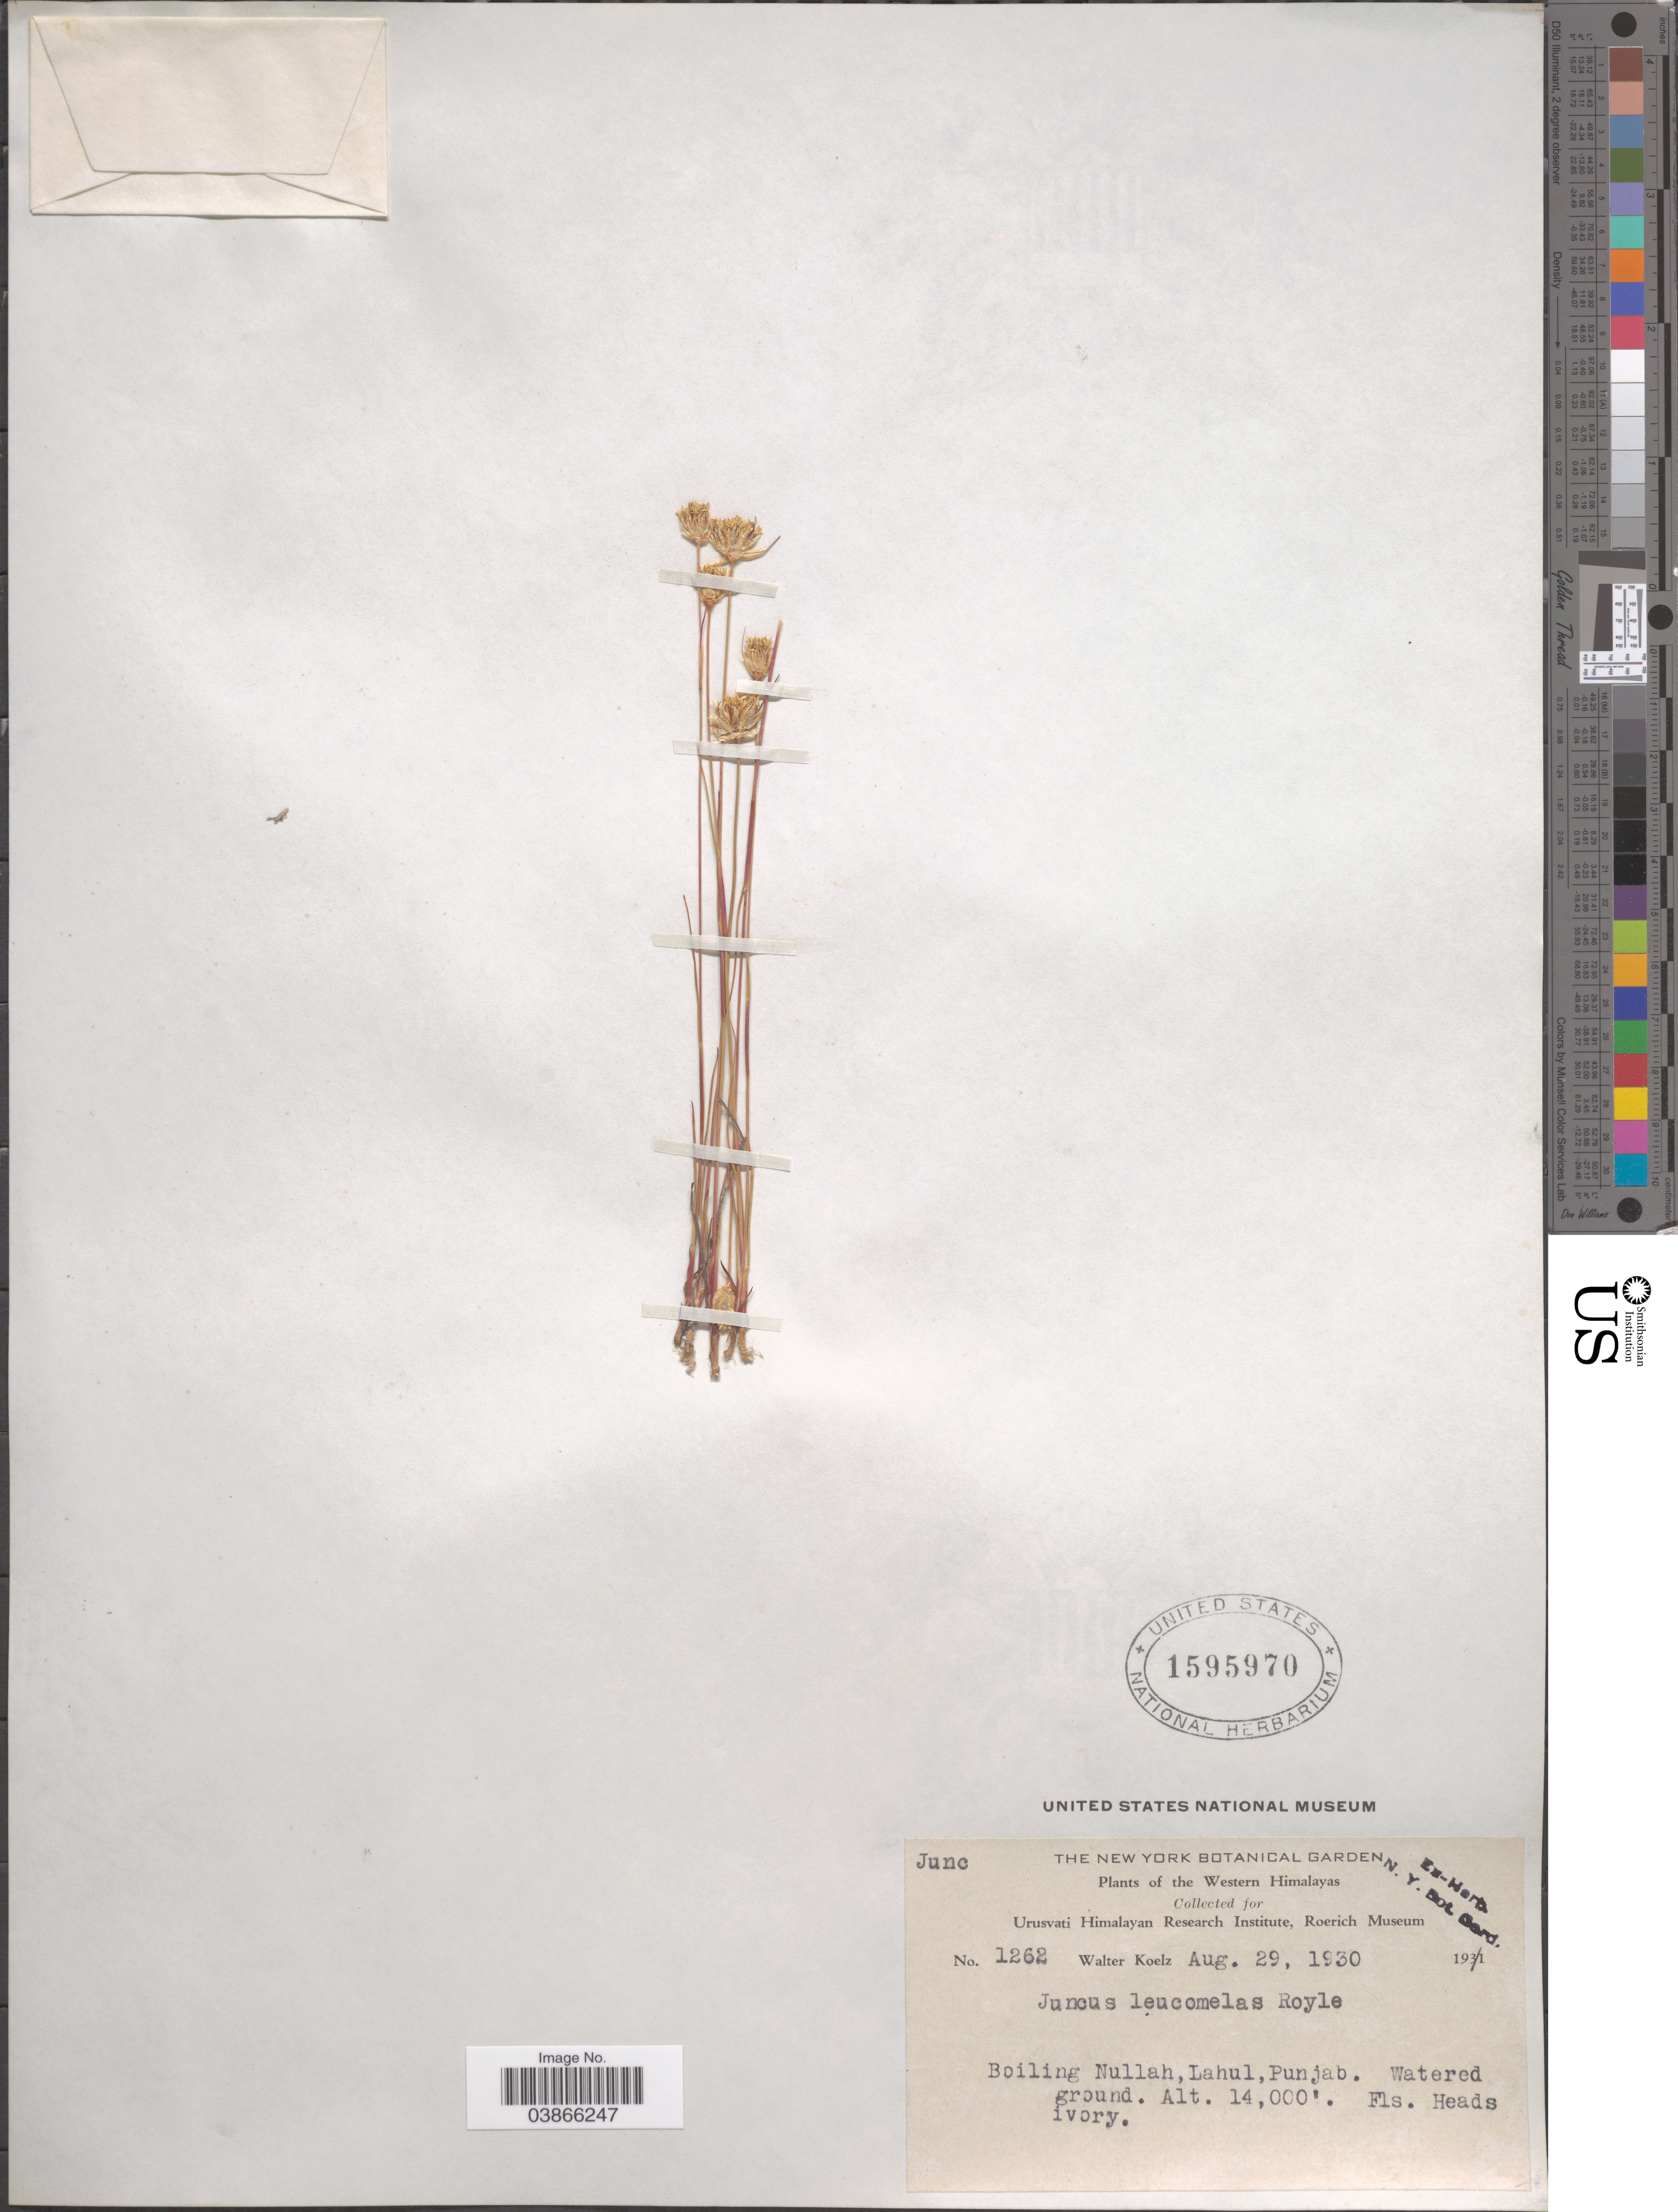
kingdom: Plantae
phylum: Tracheophyta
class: Liliopsida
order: Poales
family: Juncaceae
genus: Juncus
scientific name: Juncus leucomelas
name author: Royle ex D. Don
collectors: W. N. Koelz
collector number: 1262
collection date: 1930-08-29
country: India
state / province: Punjab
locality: The Western Himalayas. Boiling Nullah, Lahul.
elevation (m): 4267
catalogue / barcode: US 1595970